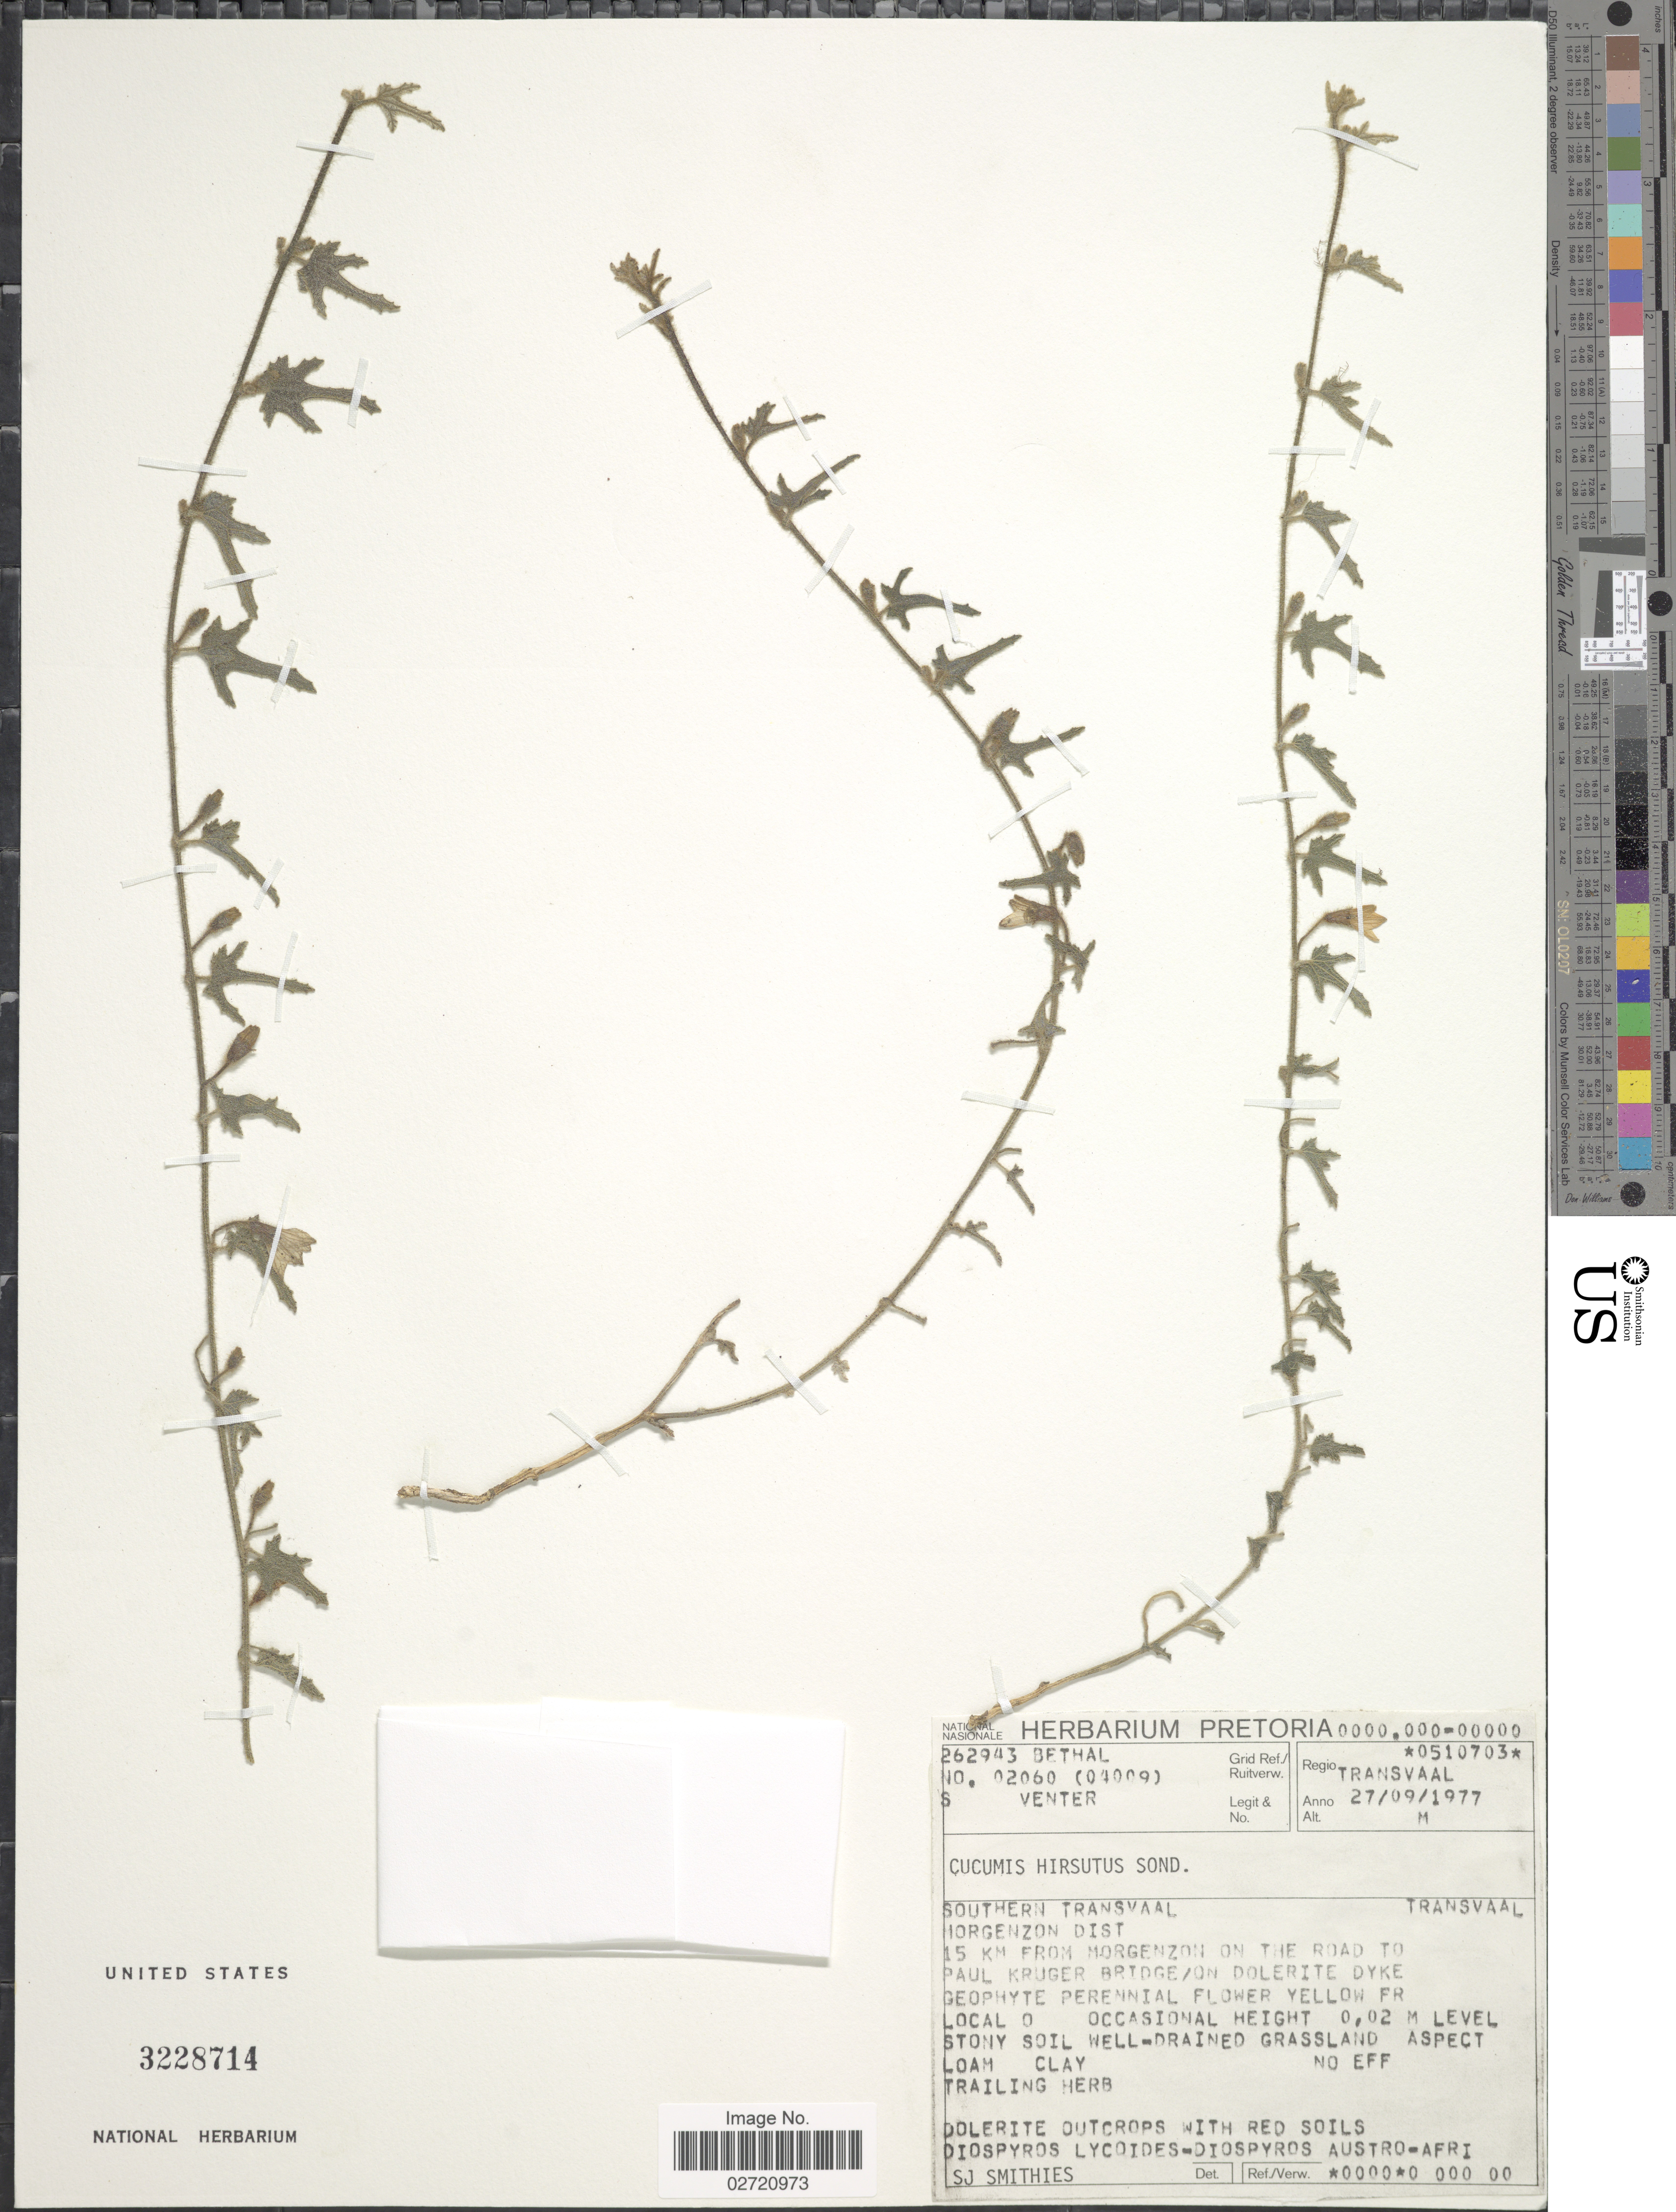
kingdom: Plantae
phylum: Tracheophyta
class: Magnoliopsida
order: Cucurbitales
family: Cucurbitaceae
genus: Cucumis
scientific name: Cucumis hirsutus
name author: Sond.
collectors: S. Venter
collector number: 02060 (04009)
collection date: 1977-09-27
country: South Africa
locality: Regio Transvaal. 262943 Bethal. Southern Transvaal, Horgenzon Dist. 15 km from Morgenzou on the road to Paul Kruger Bridge/ on Dolerite Dyke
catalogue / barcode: US 3228714